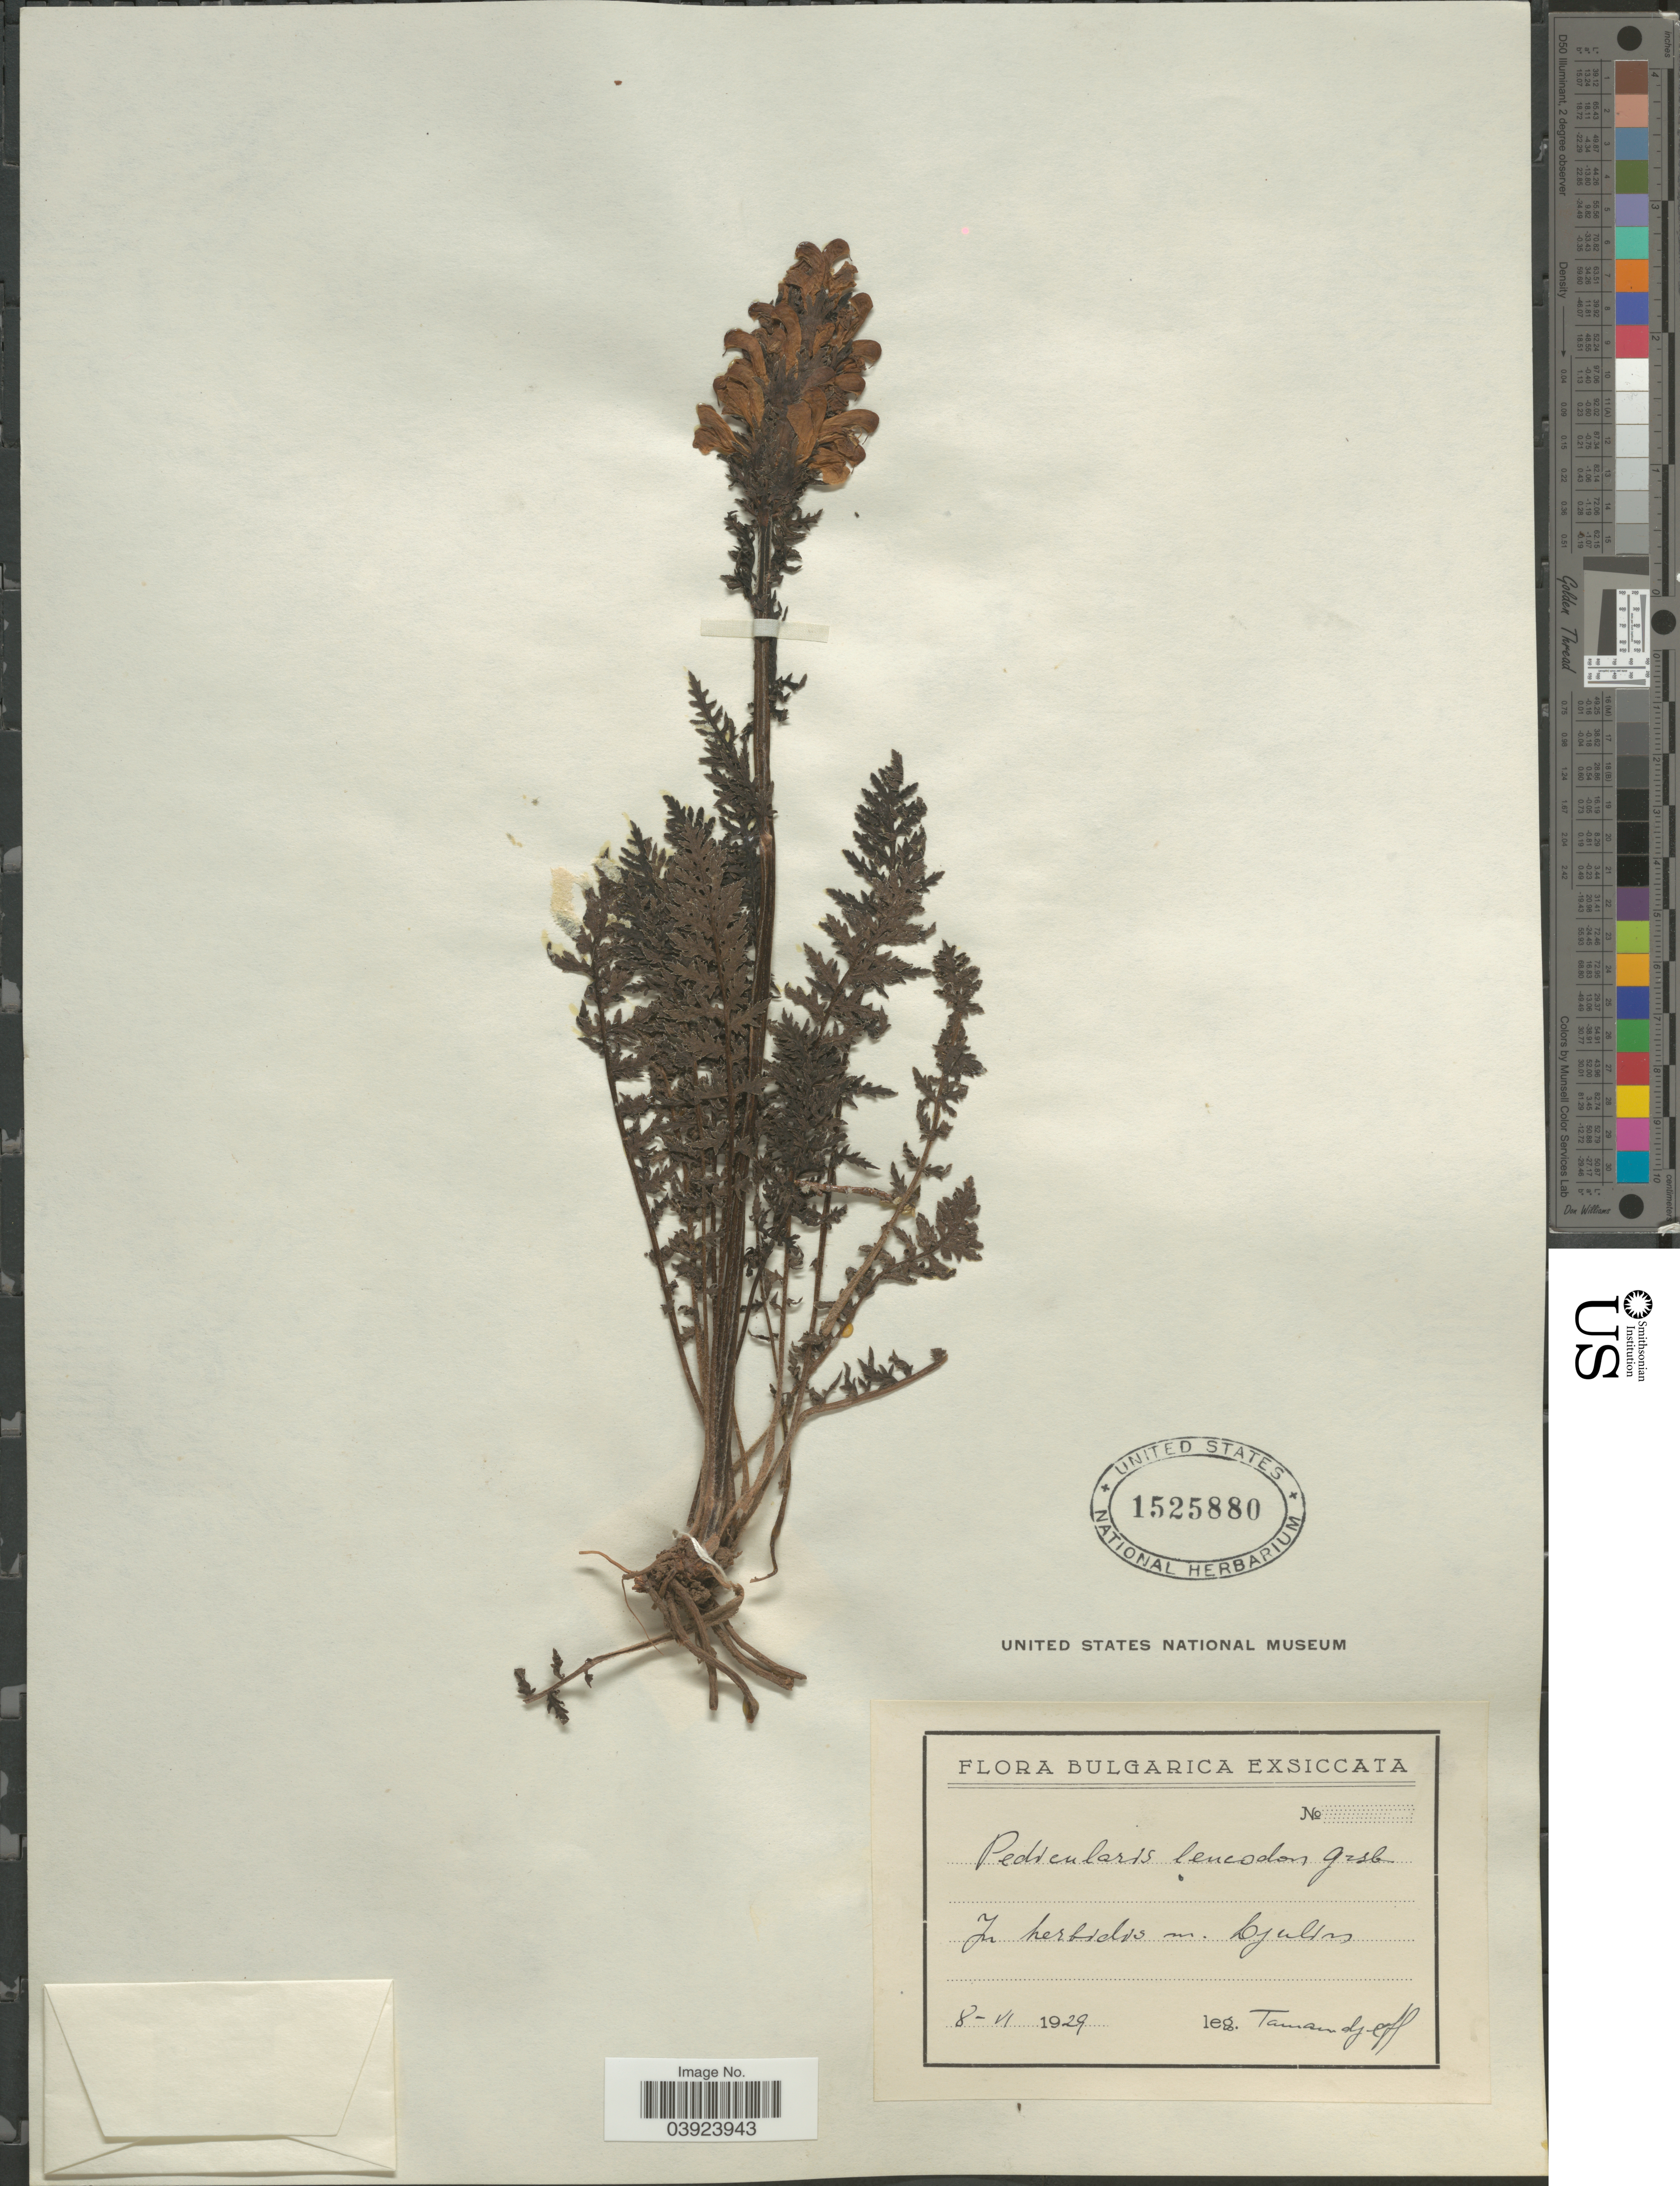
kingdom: Plantae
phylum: Tracheophyta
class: Magnoliopsida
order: Lamiales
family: Orobanchaceae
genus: Pedicularis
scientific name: Pedicularis leucodon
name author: Griseb.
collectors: -. Tamandjeff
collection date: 1929-06-08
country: Bulgaria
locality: In herbidis in Djulin. [interpreted]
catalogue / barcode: US 1525880